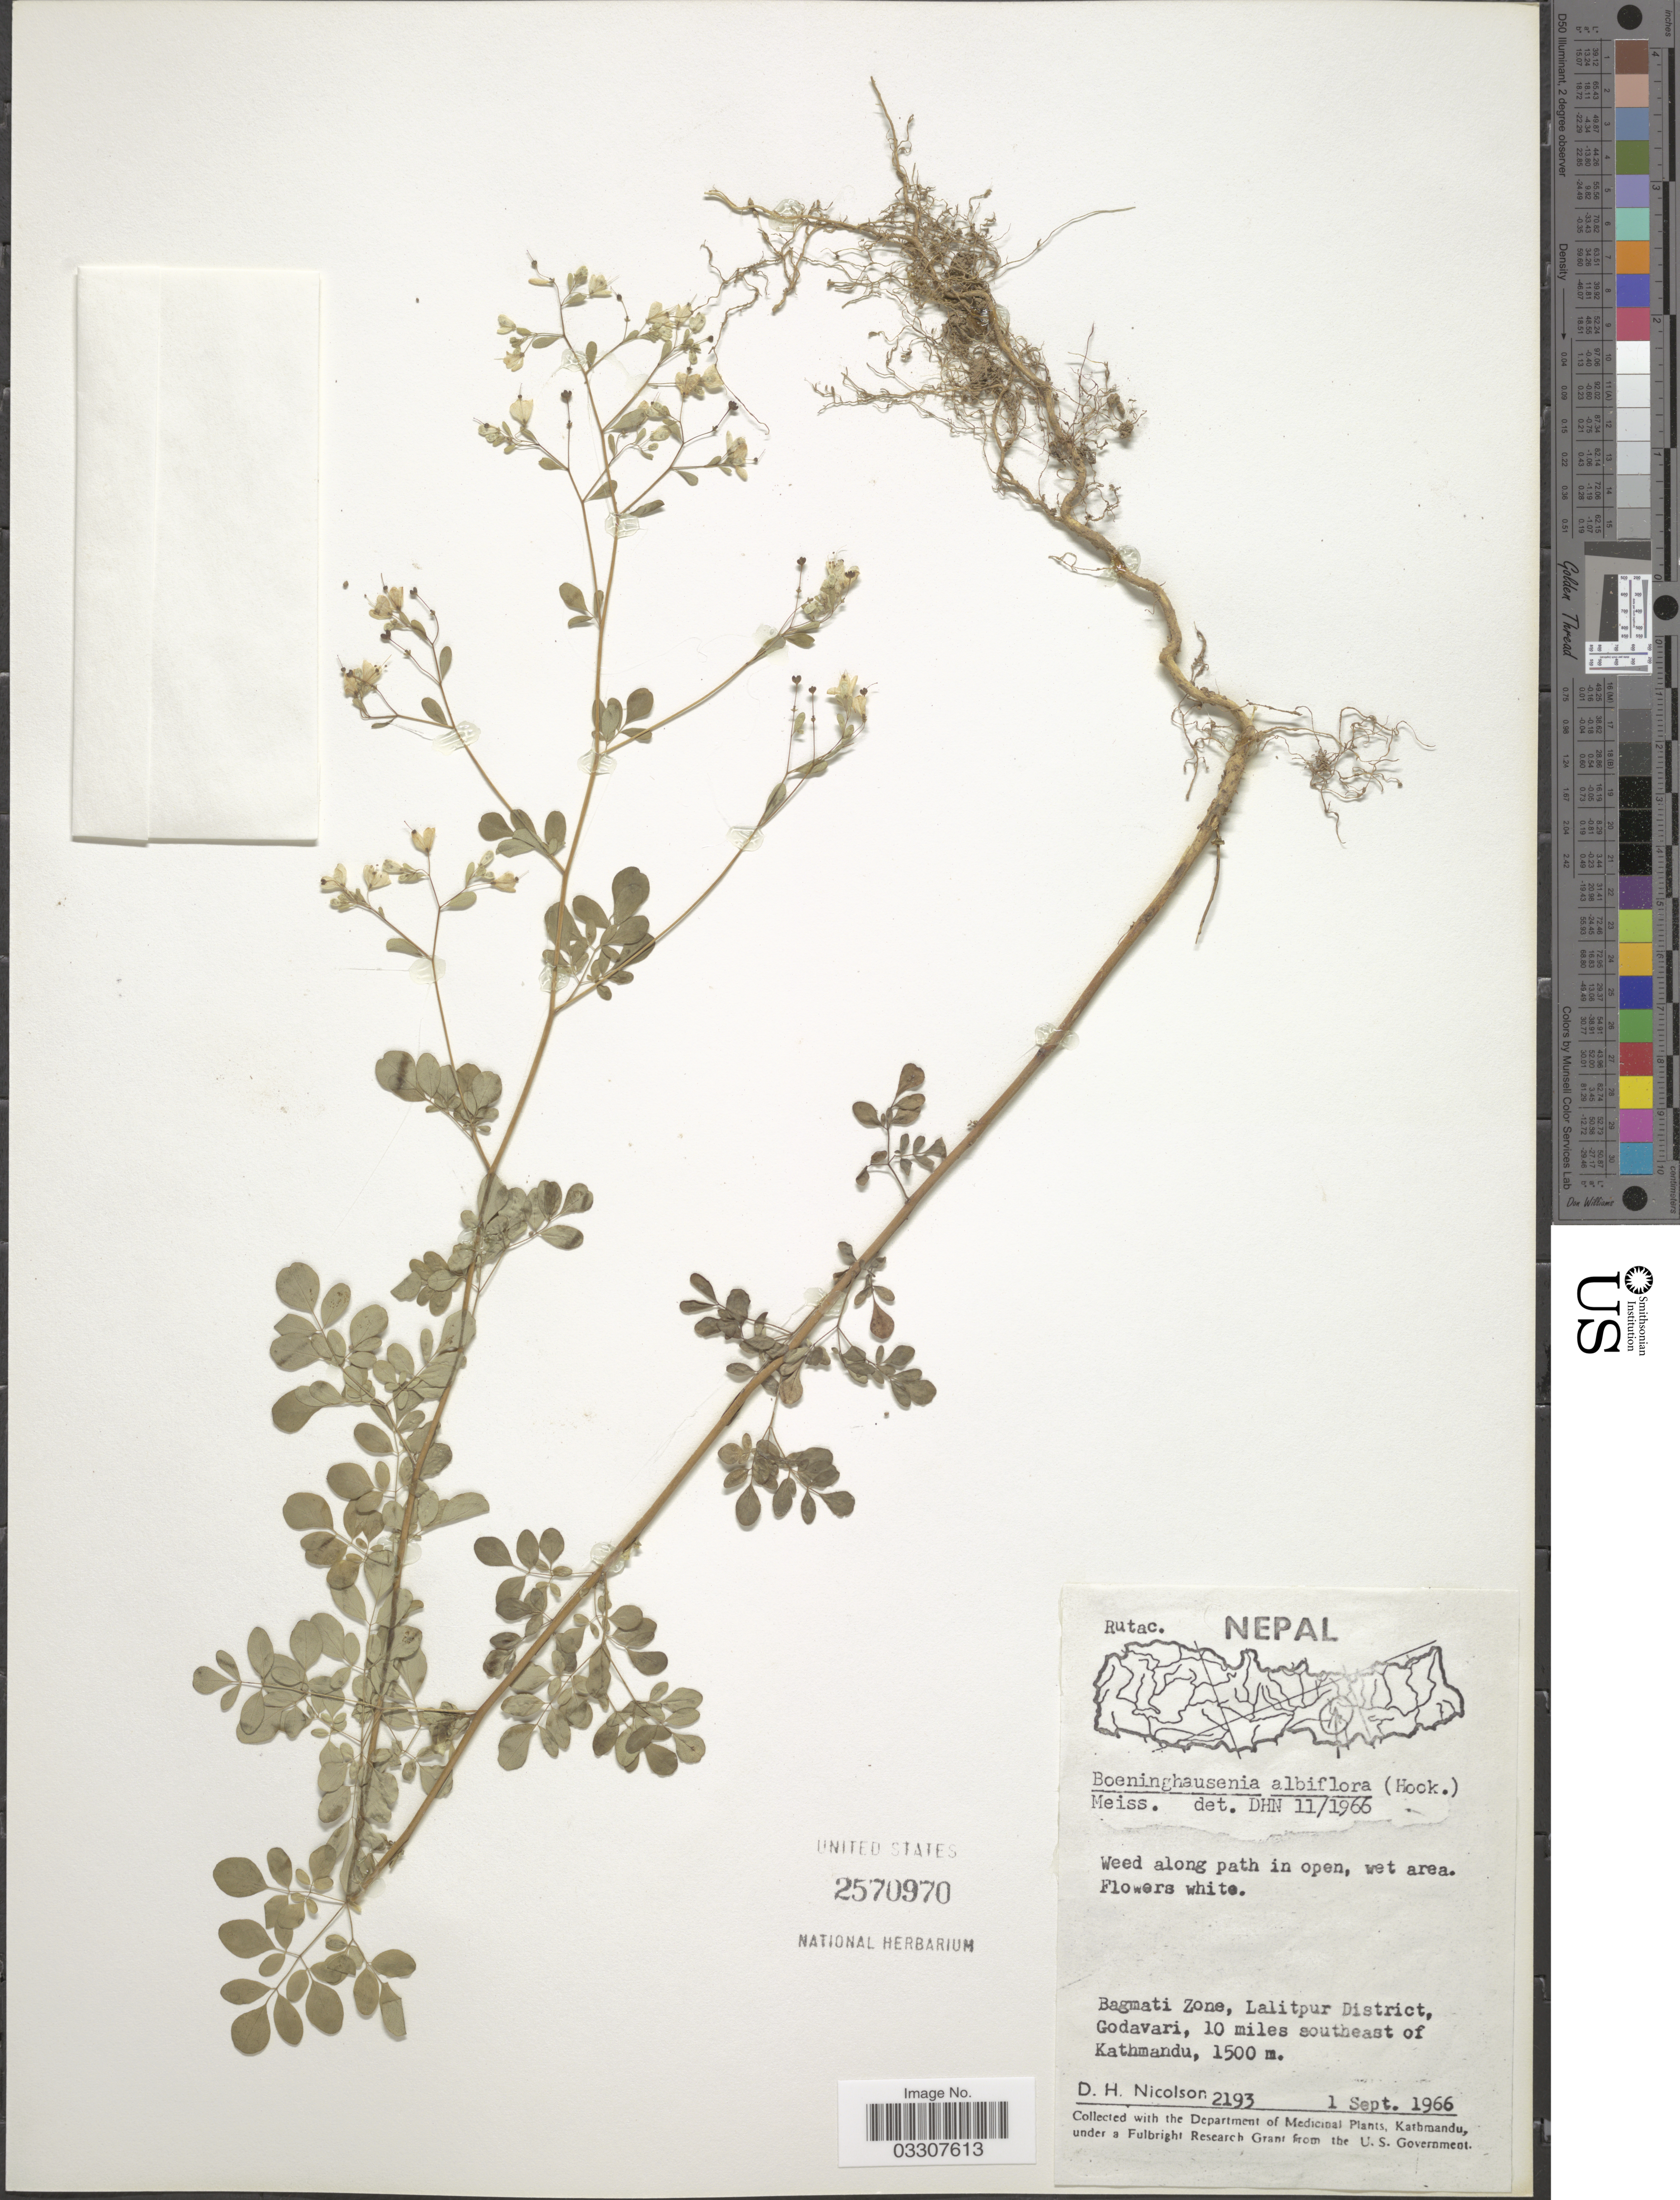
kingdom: Plantae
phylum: Tracheophyta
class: Magnoliopsida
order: Sapindales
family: Rutaceae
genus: Boenninghausenia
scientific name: Boenninghausenia albiflora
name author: (Hook.) Meisn.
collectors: D. H. Nicolson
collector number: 2193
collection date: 1966-09-01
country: Nepal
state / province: Bagmati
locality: Bagmati Zone, Lalitpur District, Godavari, 10 miles southeast of Kathmandu.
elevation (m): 1500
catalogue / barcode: US 2570970